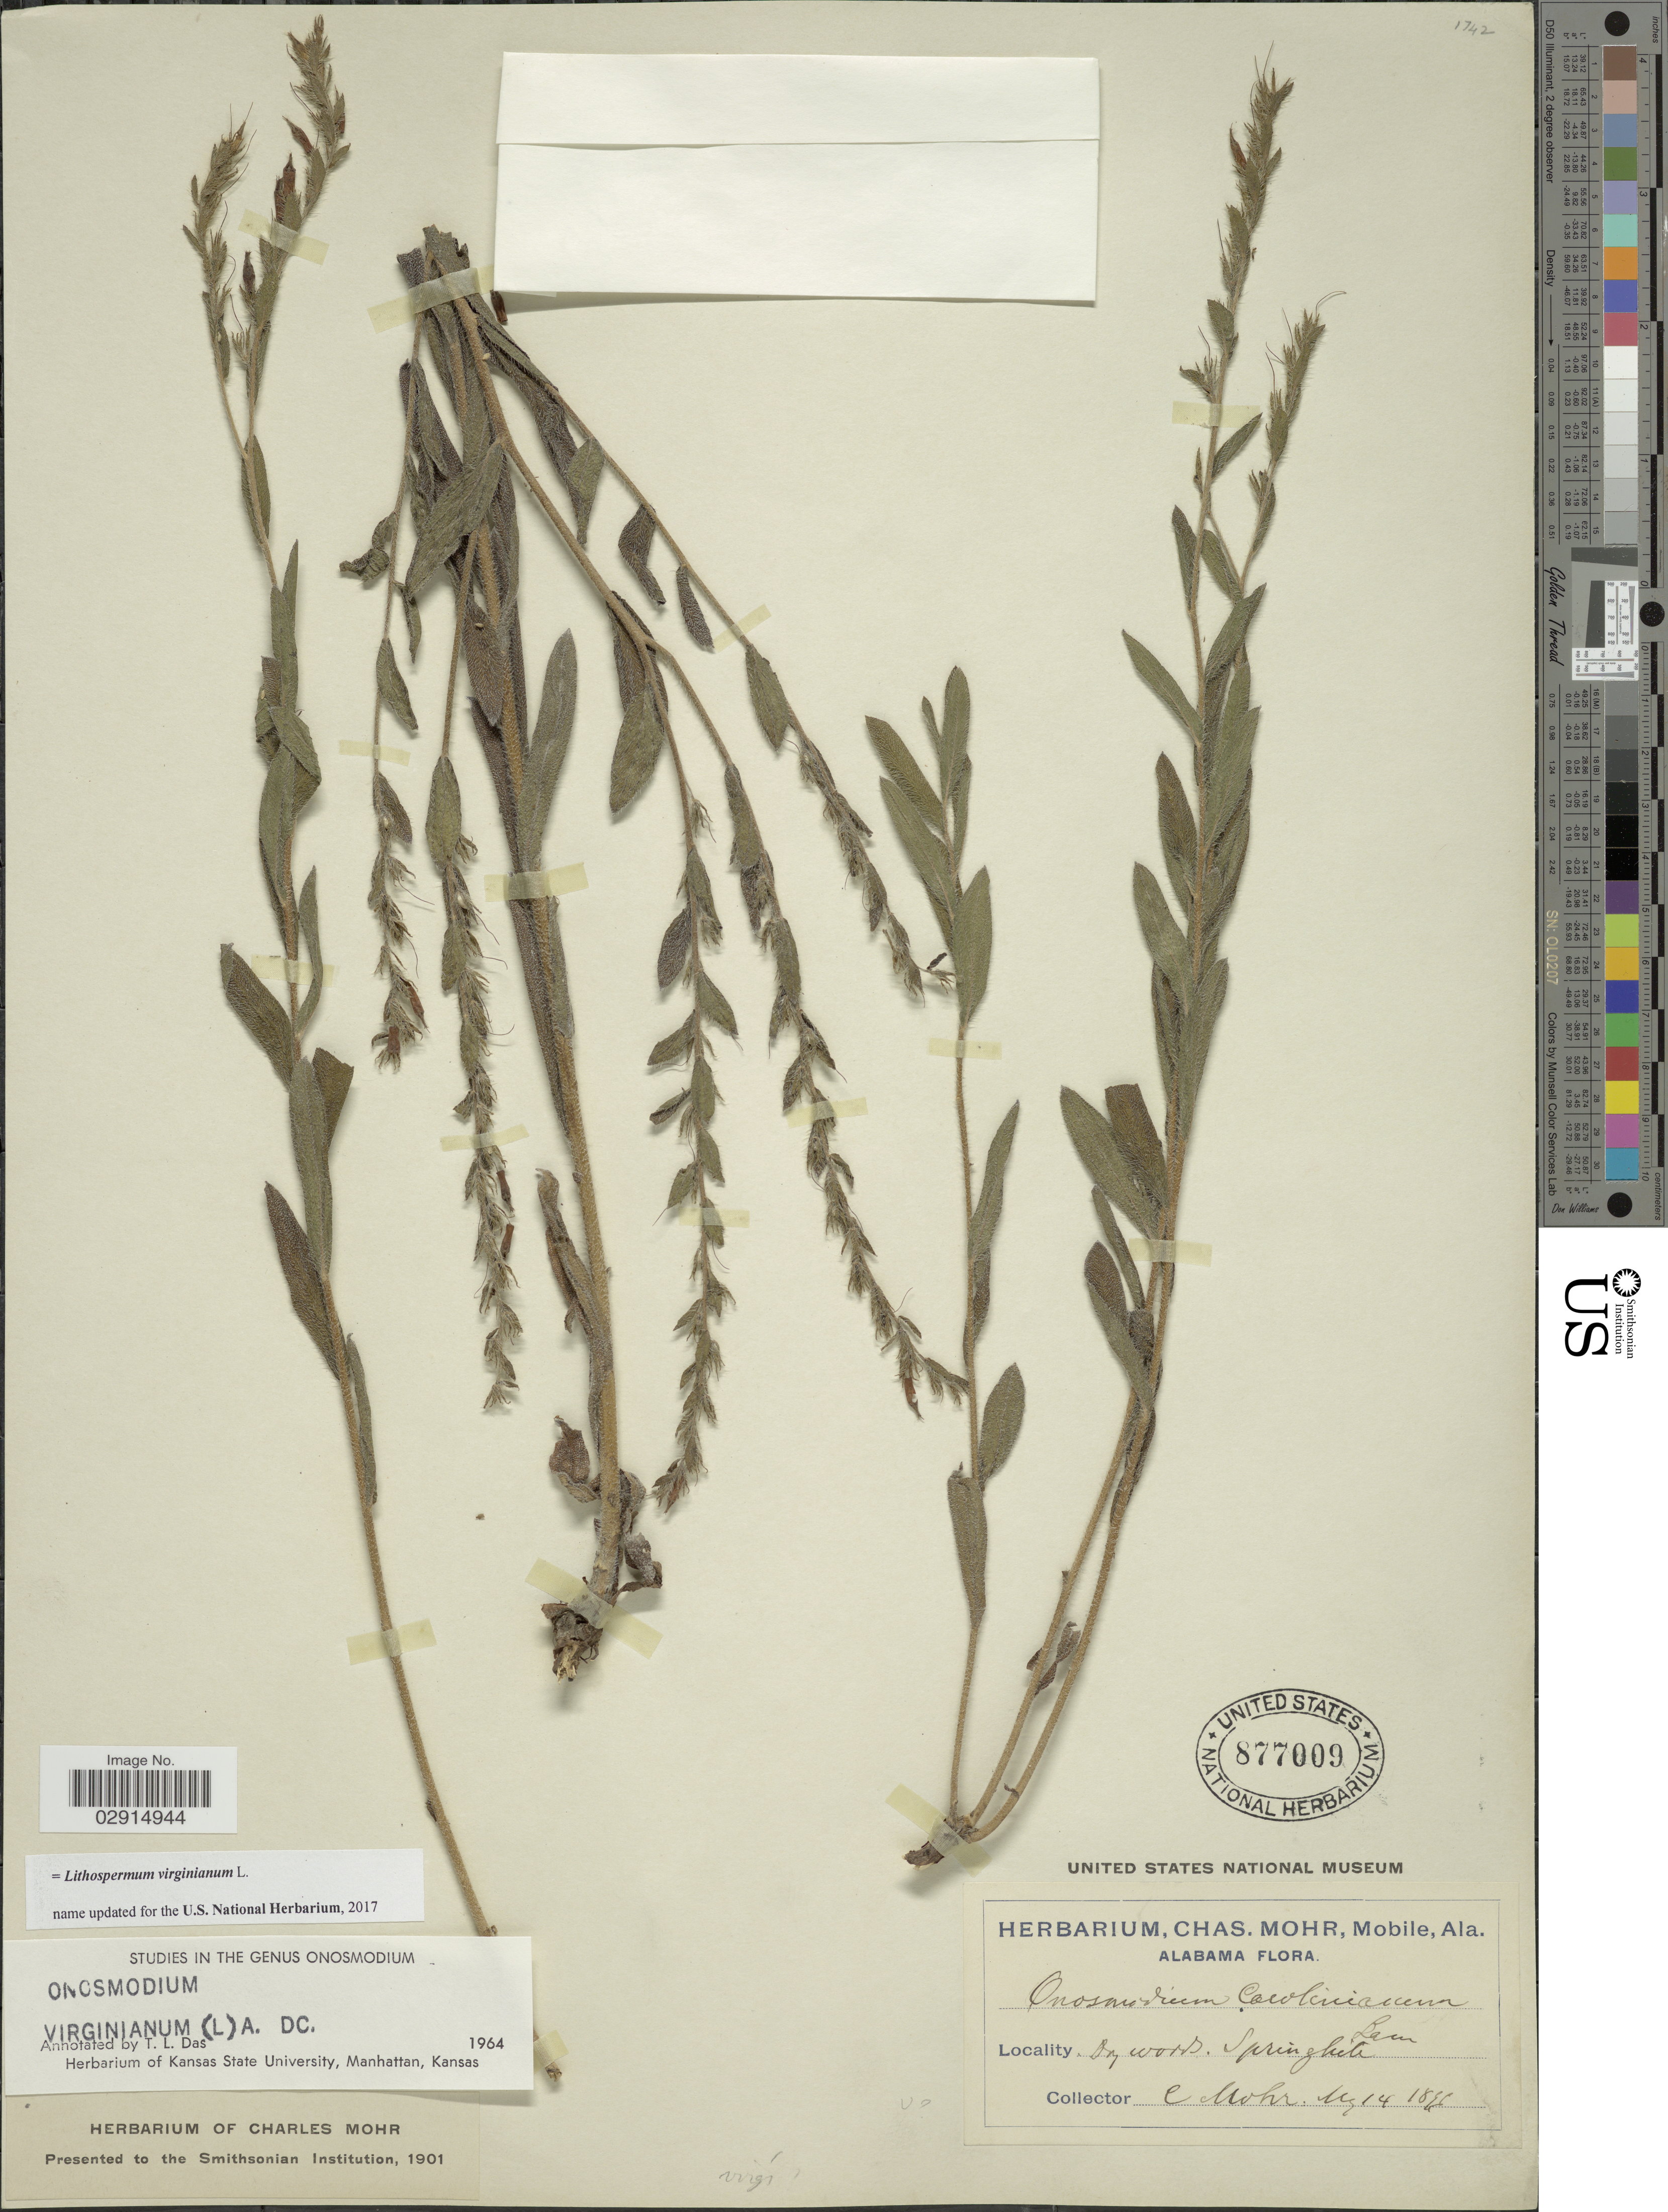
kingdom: Plantae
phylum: Tracheophyta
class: Magnoliopsida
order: Boraginales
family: Boraginaceae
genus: Lithospermum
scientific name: Lithospermum virginianum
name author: L.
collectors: Mohr, C. T. (herbarium)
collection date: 1899-08-14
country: United States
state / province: Alabama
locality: Dry woods, Springhill. Alabama.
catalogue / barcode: US 877009